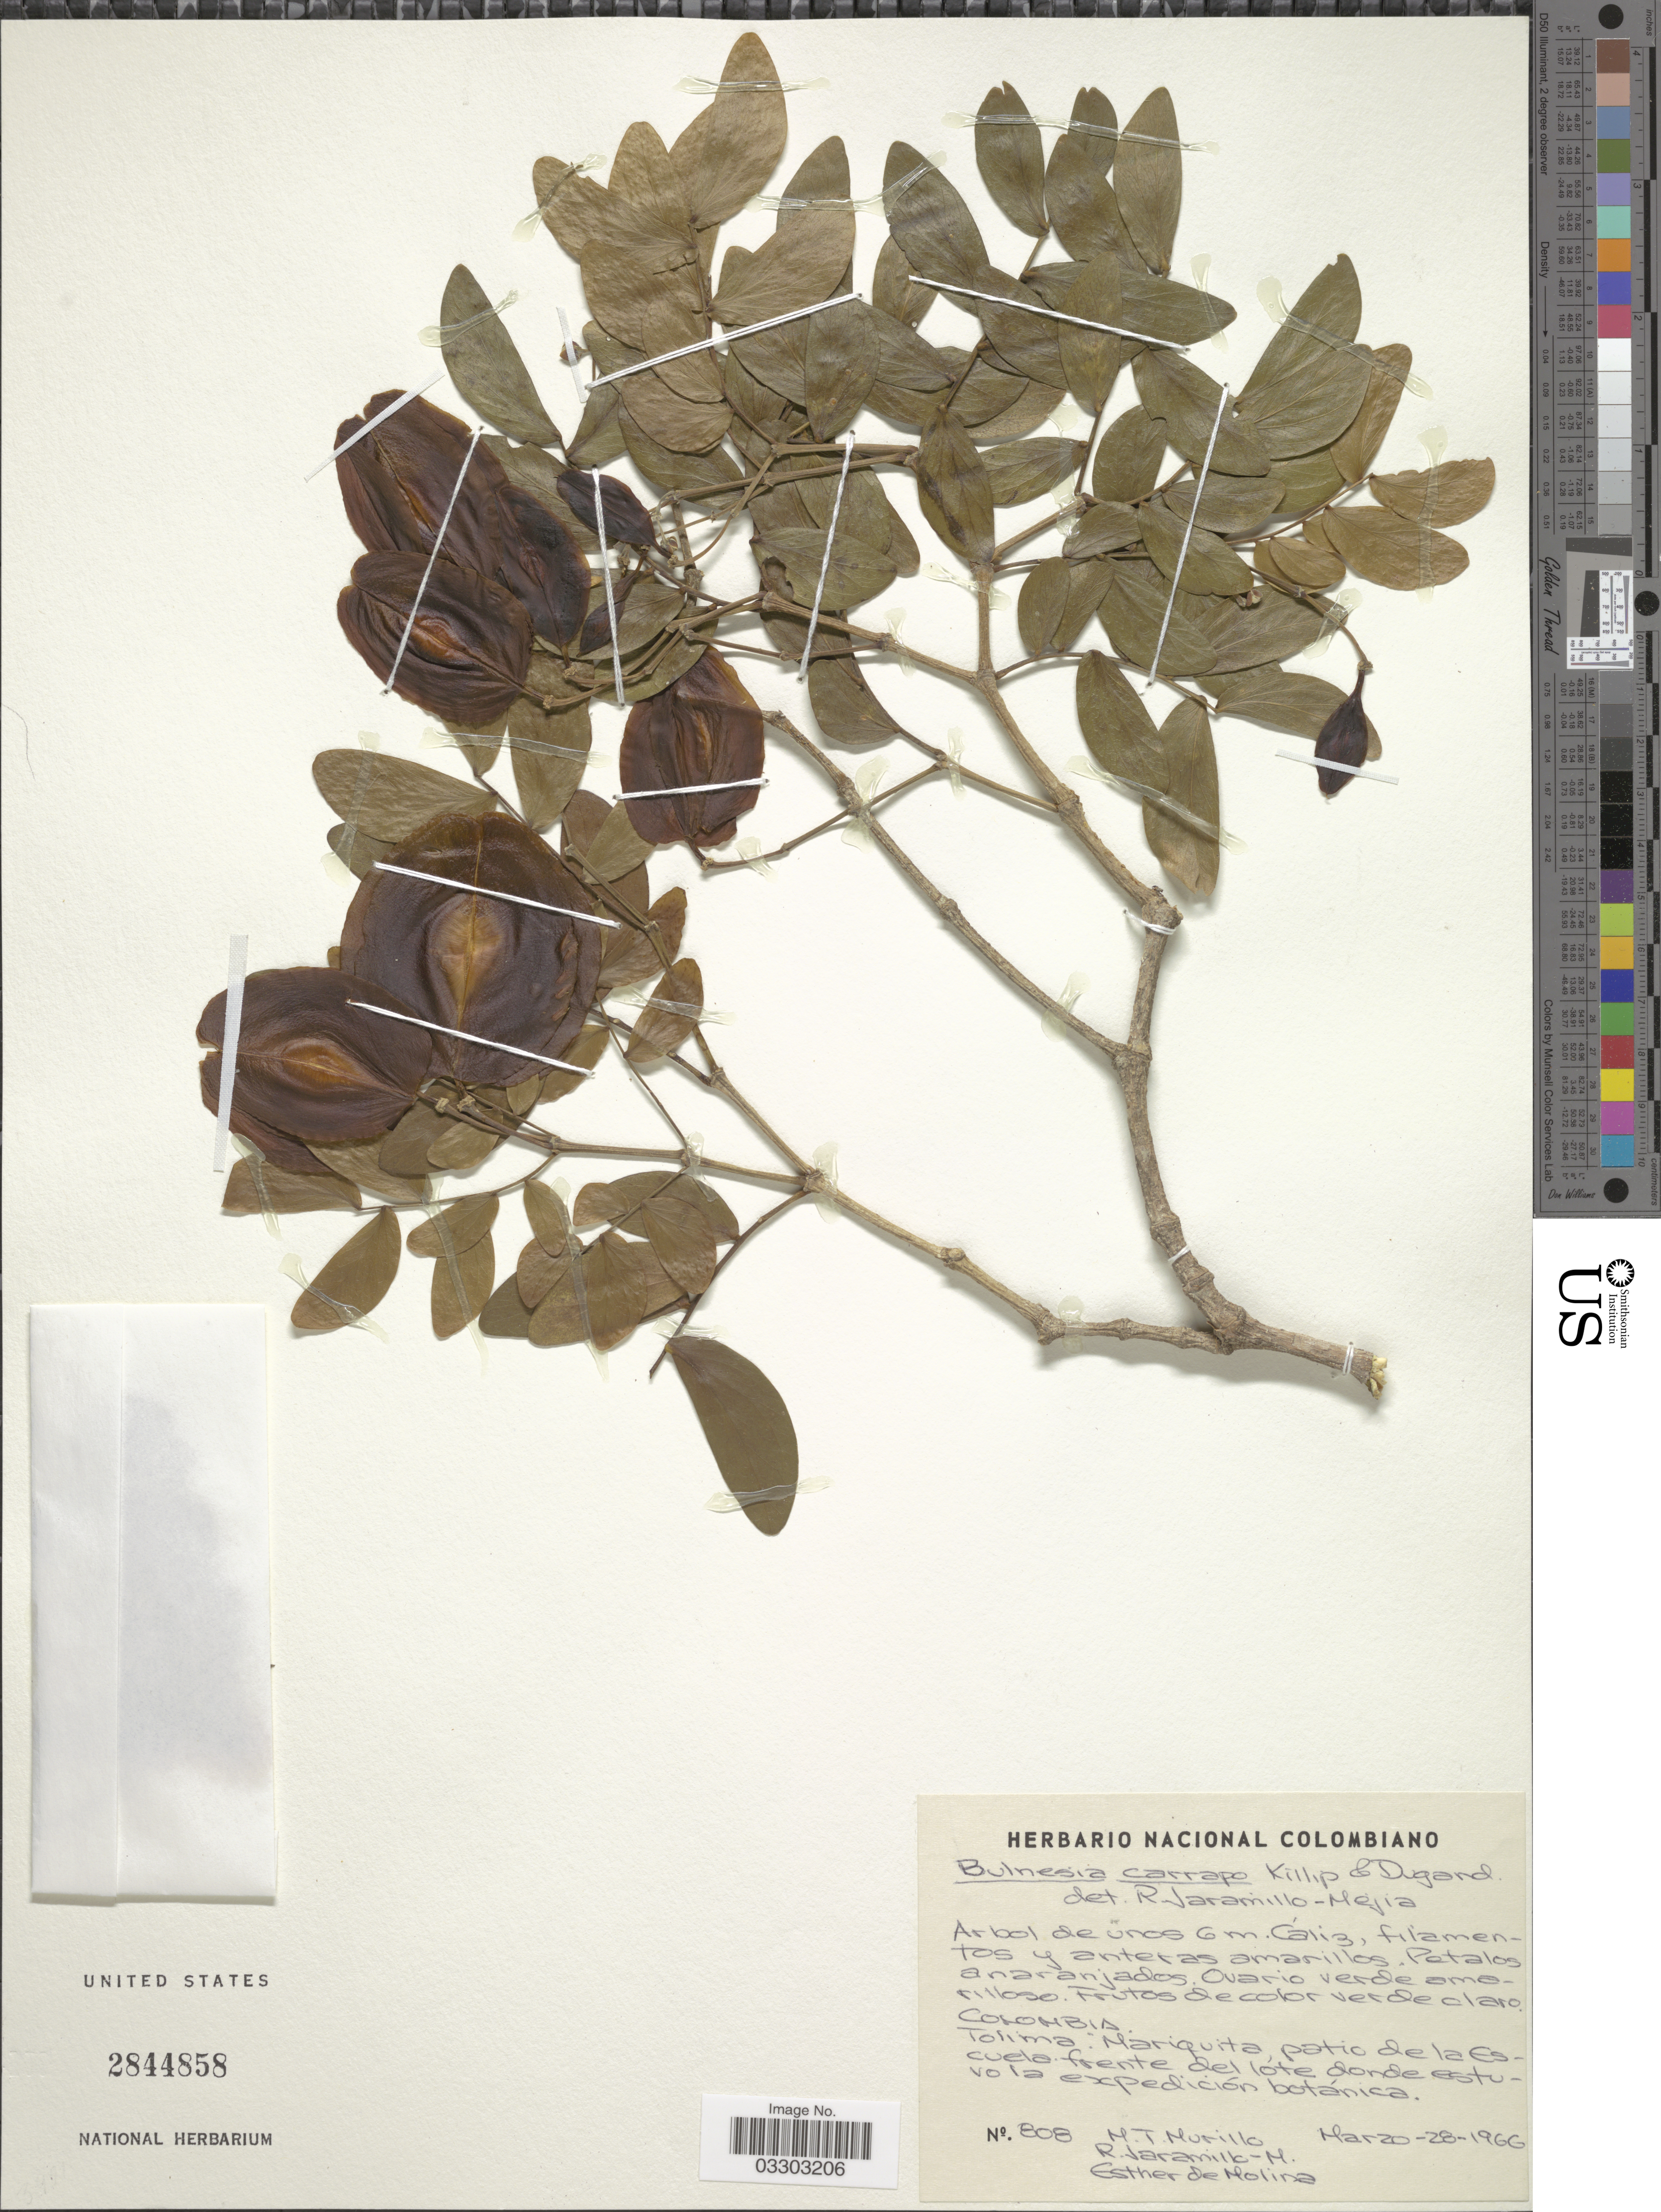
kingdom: Plantae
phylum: Tracheophyta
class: Magnoliopsida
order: Zygophyllales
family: Zygophyllaceae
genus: Gonopterodendron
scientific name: Gonopterodendron carrapo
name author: (Killip & Dugand G.) Godoy-Bürki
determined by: U.S. National Herbarium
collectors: M. Murillo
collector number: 808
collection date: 1966-03-28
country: Colombia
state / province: Tolima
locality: Petalos anaranjados. Mariquita patio de la Escuela frente del lote donde estuvo la expedición botánica.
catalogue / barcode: US 2844858